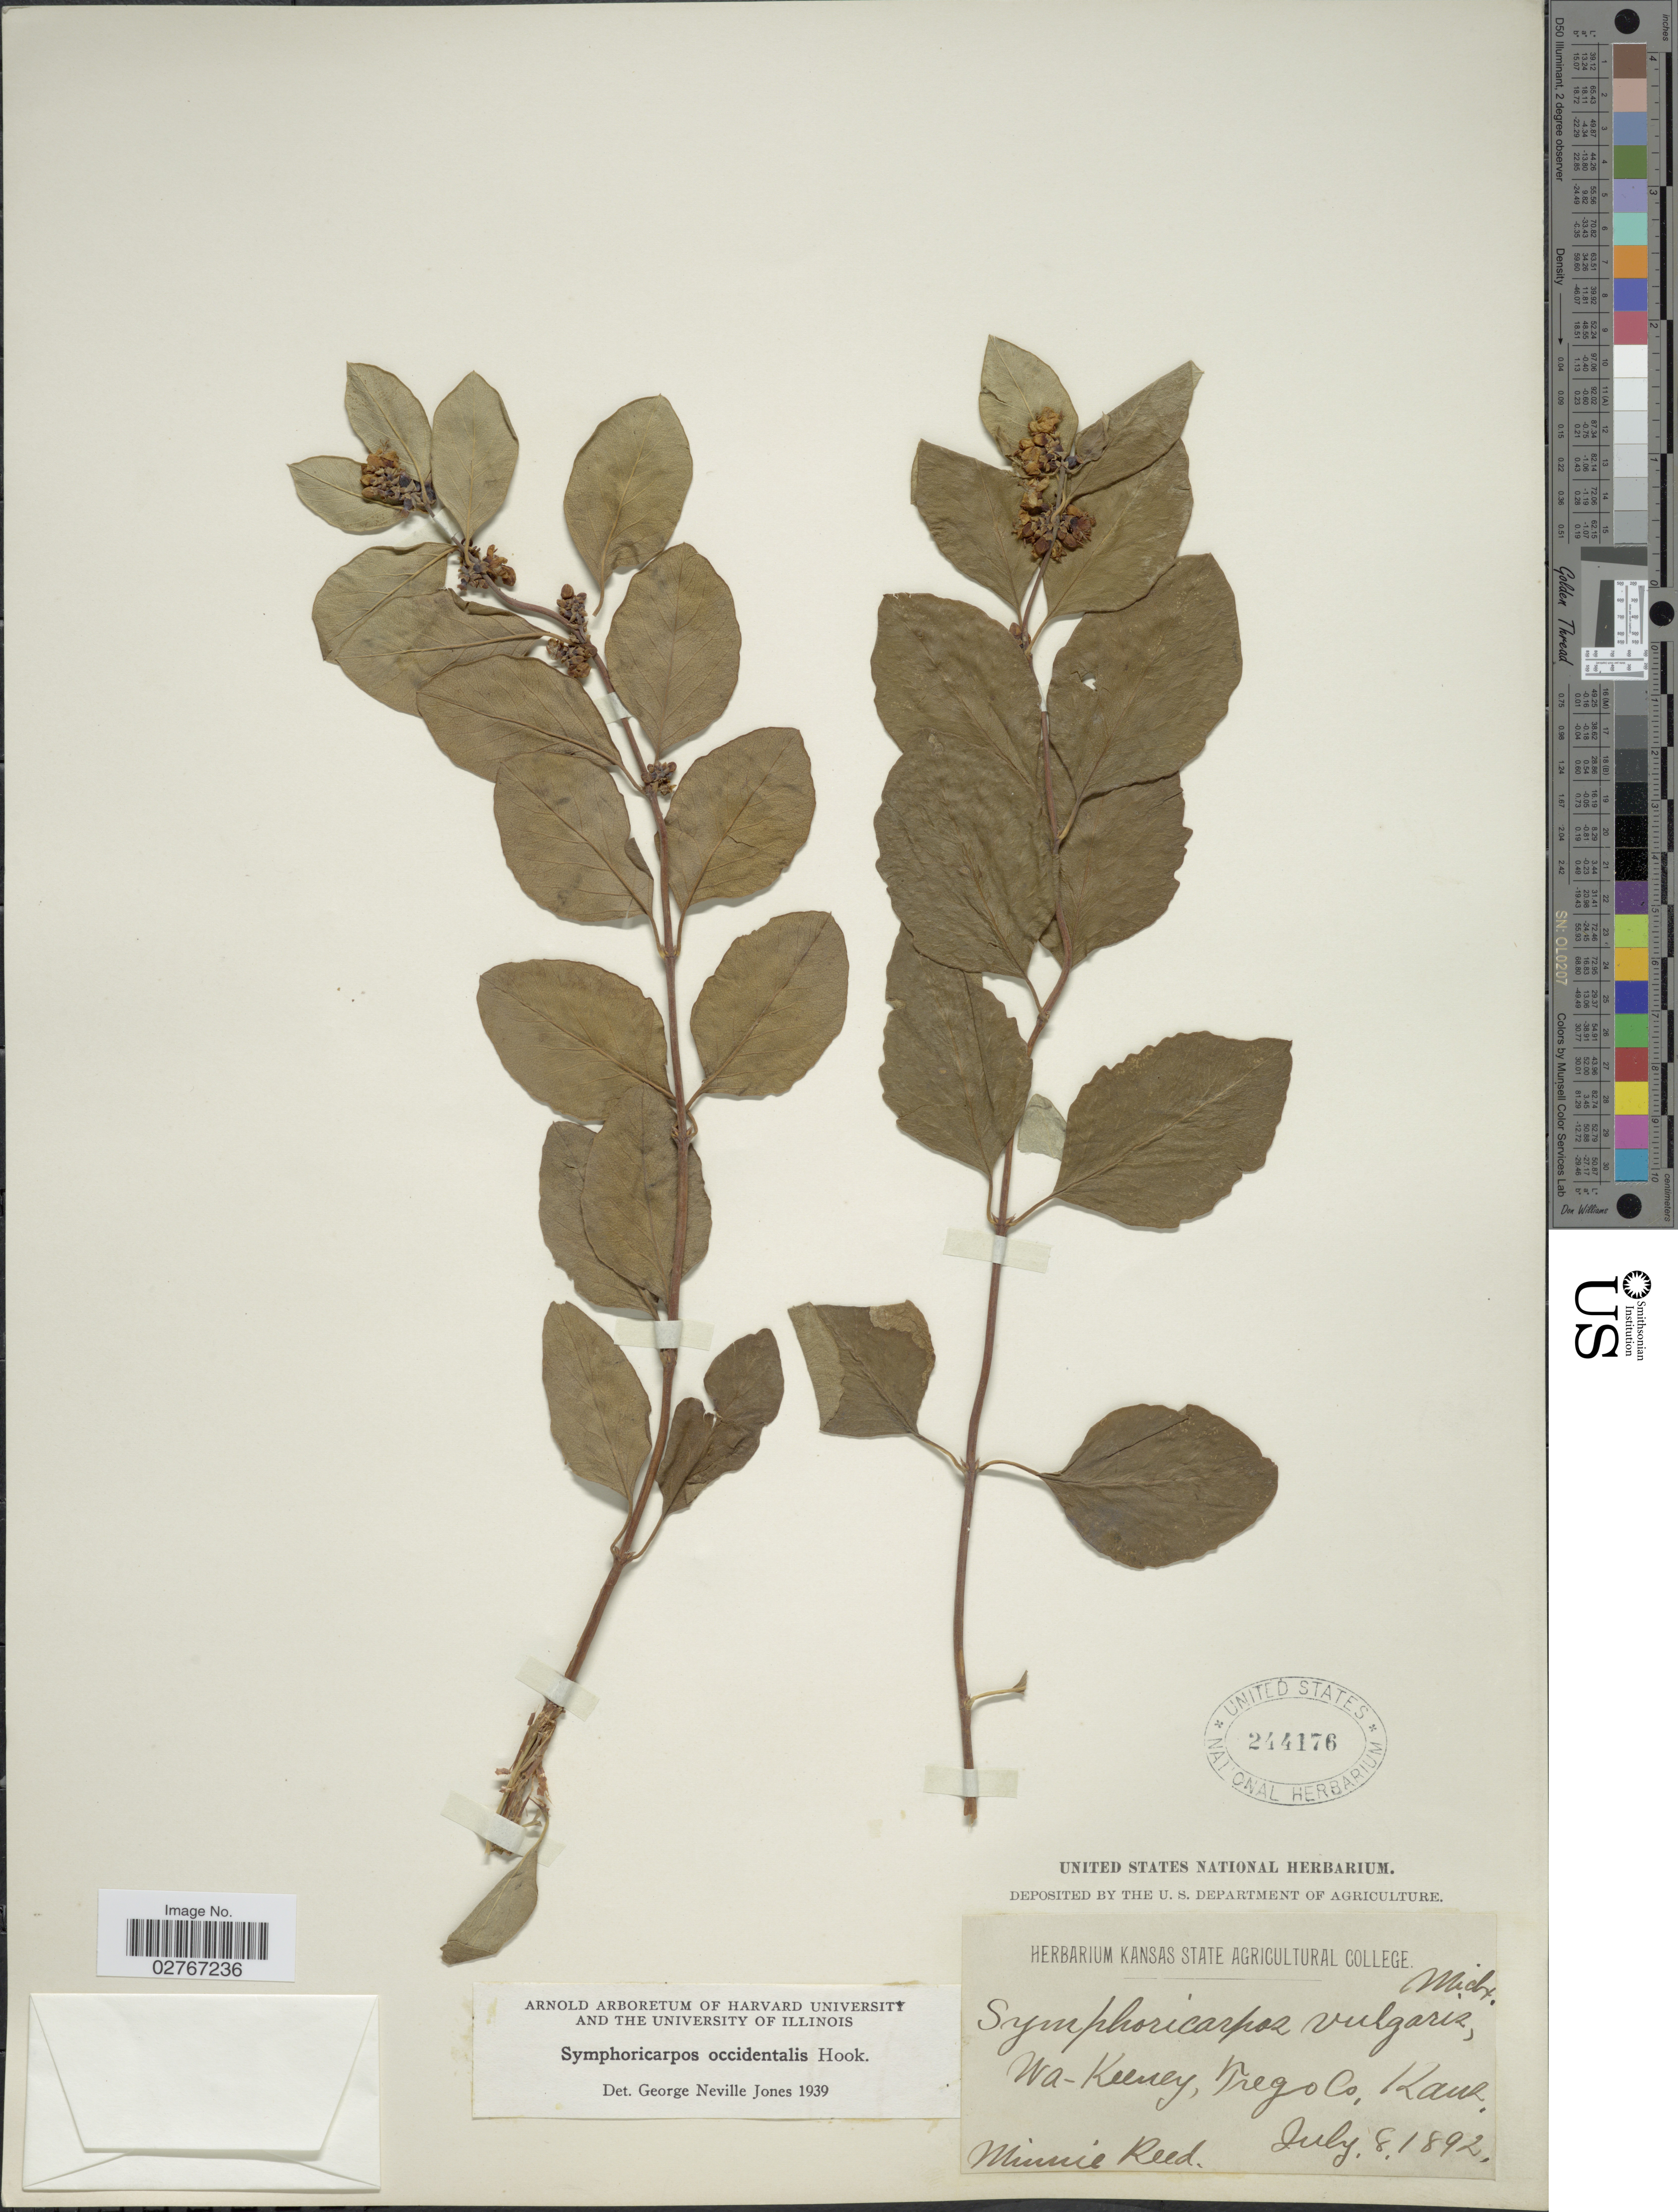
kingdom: Plantae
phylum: Tracheophyta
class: Magnoliopsida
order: Dipsacales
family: Caprifoliaceae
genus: Symphoricarpos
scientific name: Symphoricarpos occidentalis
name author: (R. Br.) Hook.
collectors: M. Reed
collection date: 1892-07-08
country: United States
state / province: Kansas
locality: Wa-Keeney, Trego Co.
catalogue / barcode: US 244176